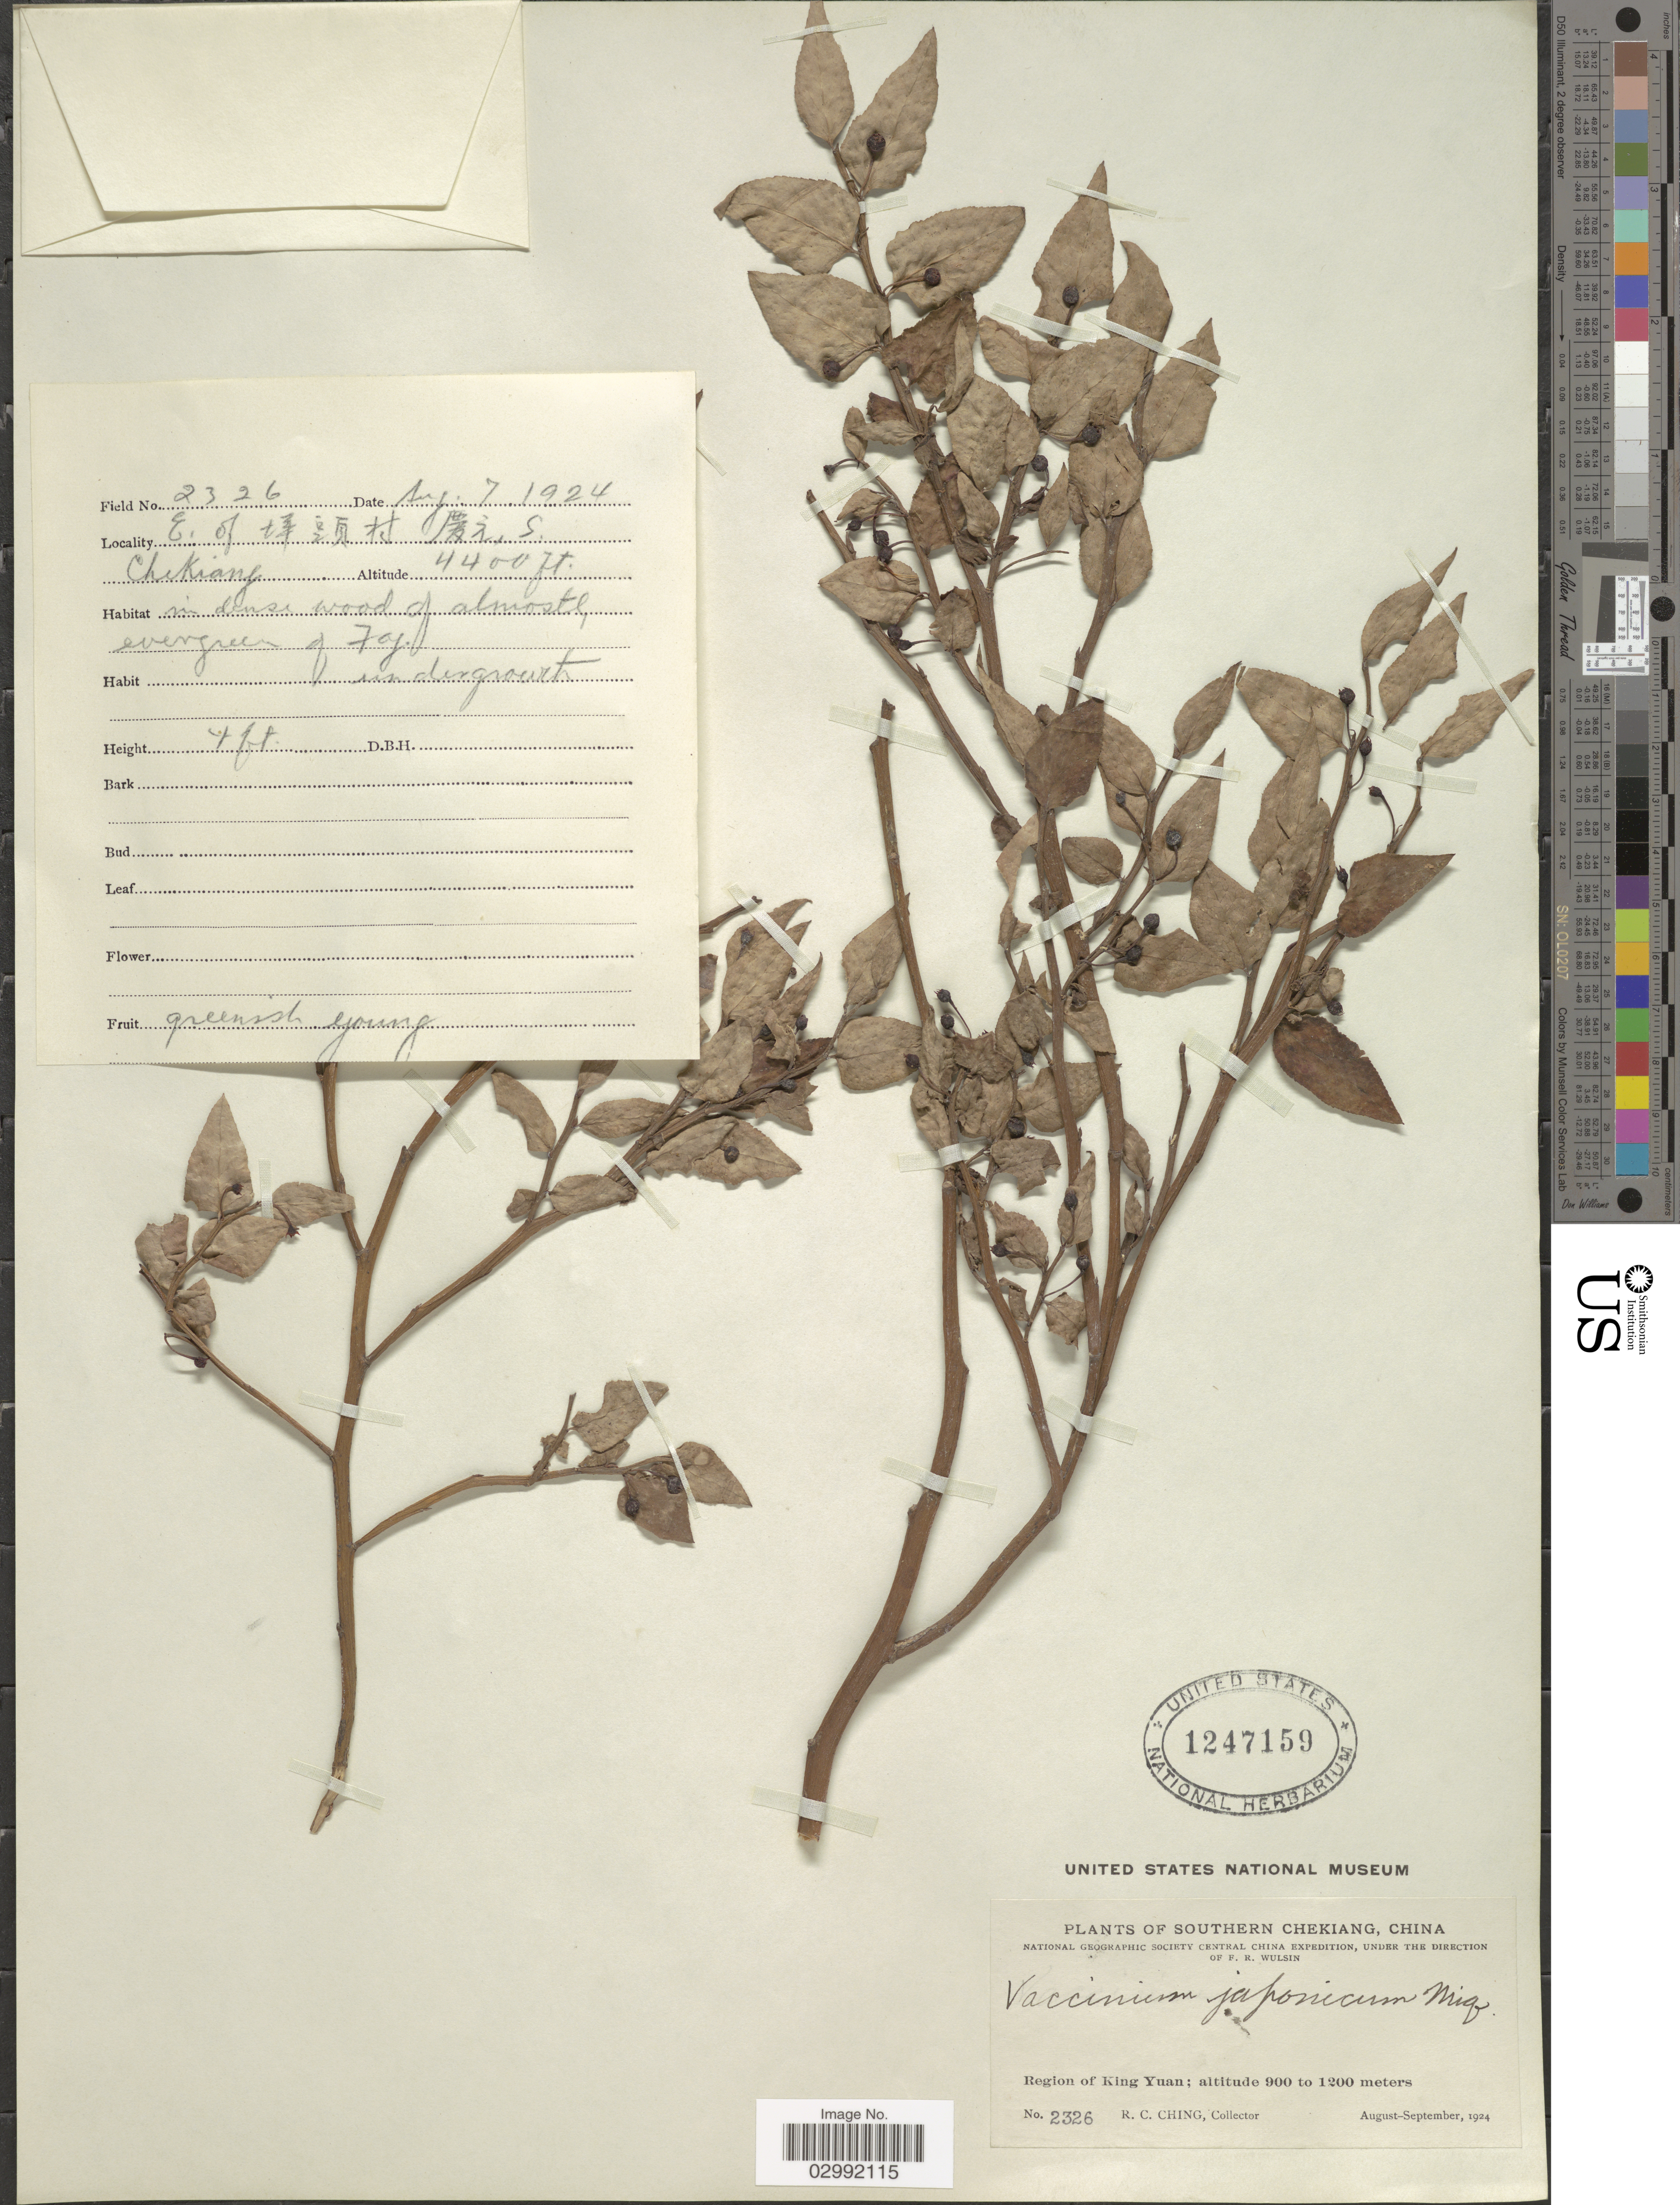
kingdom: Plantae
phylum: Tracheophyta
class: Magnoliopsida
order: Ericales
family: Ericaceae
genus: Vaccinium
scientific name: Vaccinium japonicum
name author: Miq.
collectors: R. C. Ching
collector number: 2326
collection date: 1924-08-07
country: China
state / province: Zhejiang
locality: Southern Chekiang, Region of King Yuan.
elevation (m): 900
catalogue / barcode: US 1247159